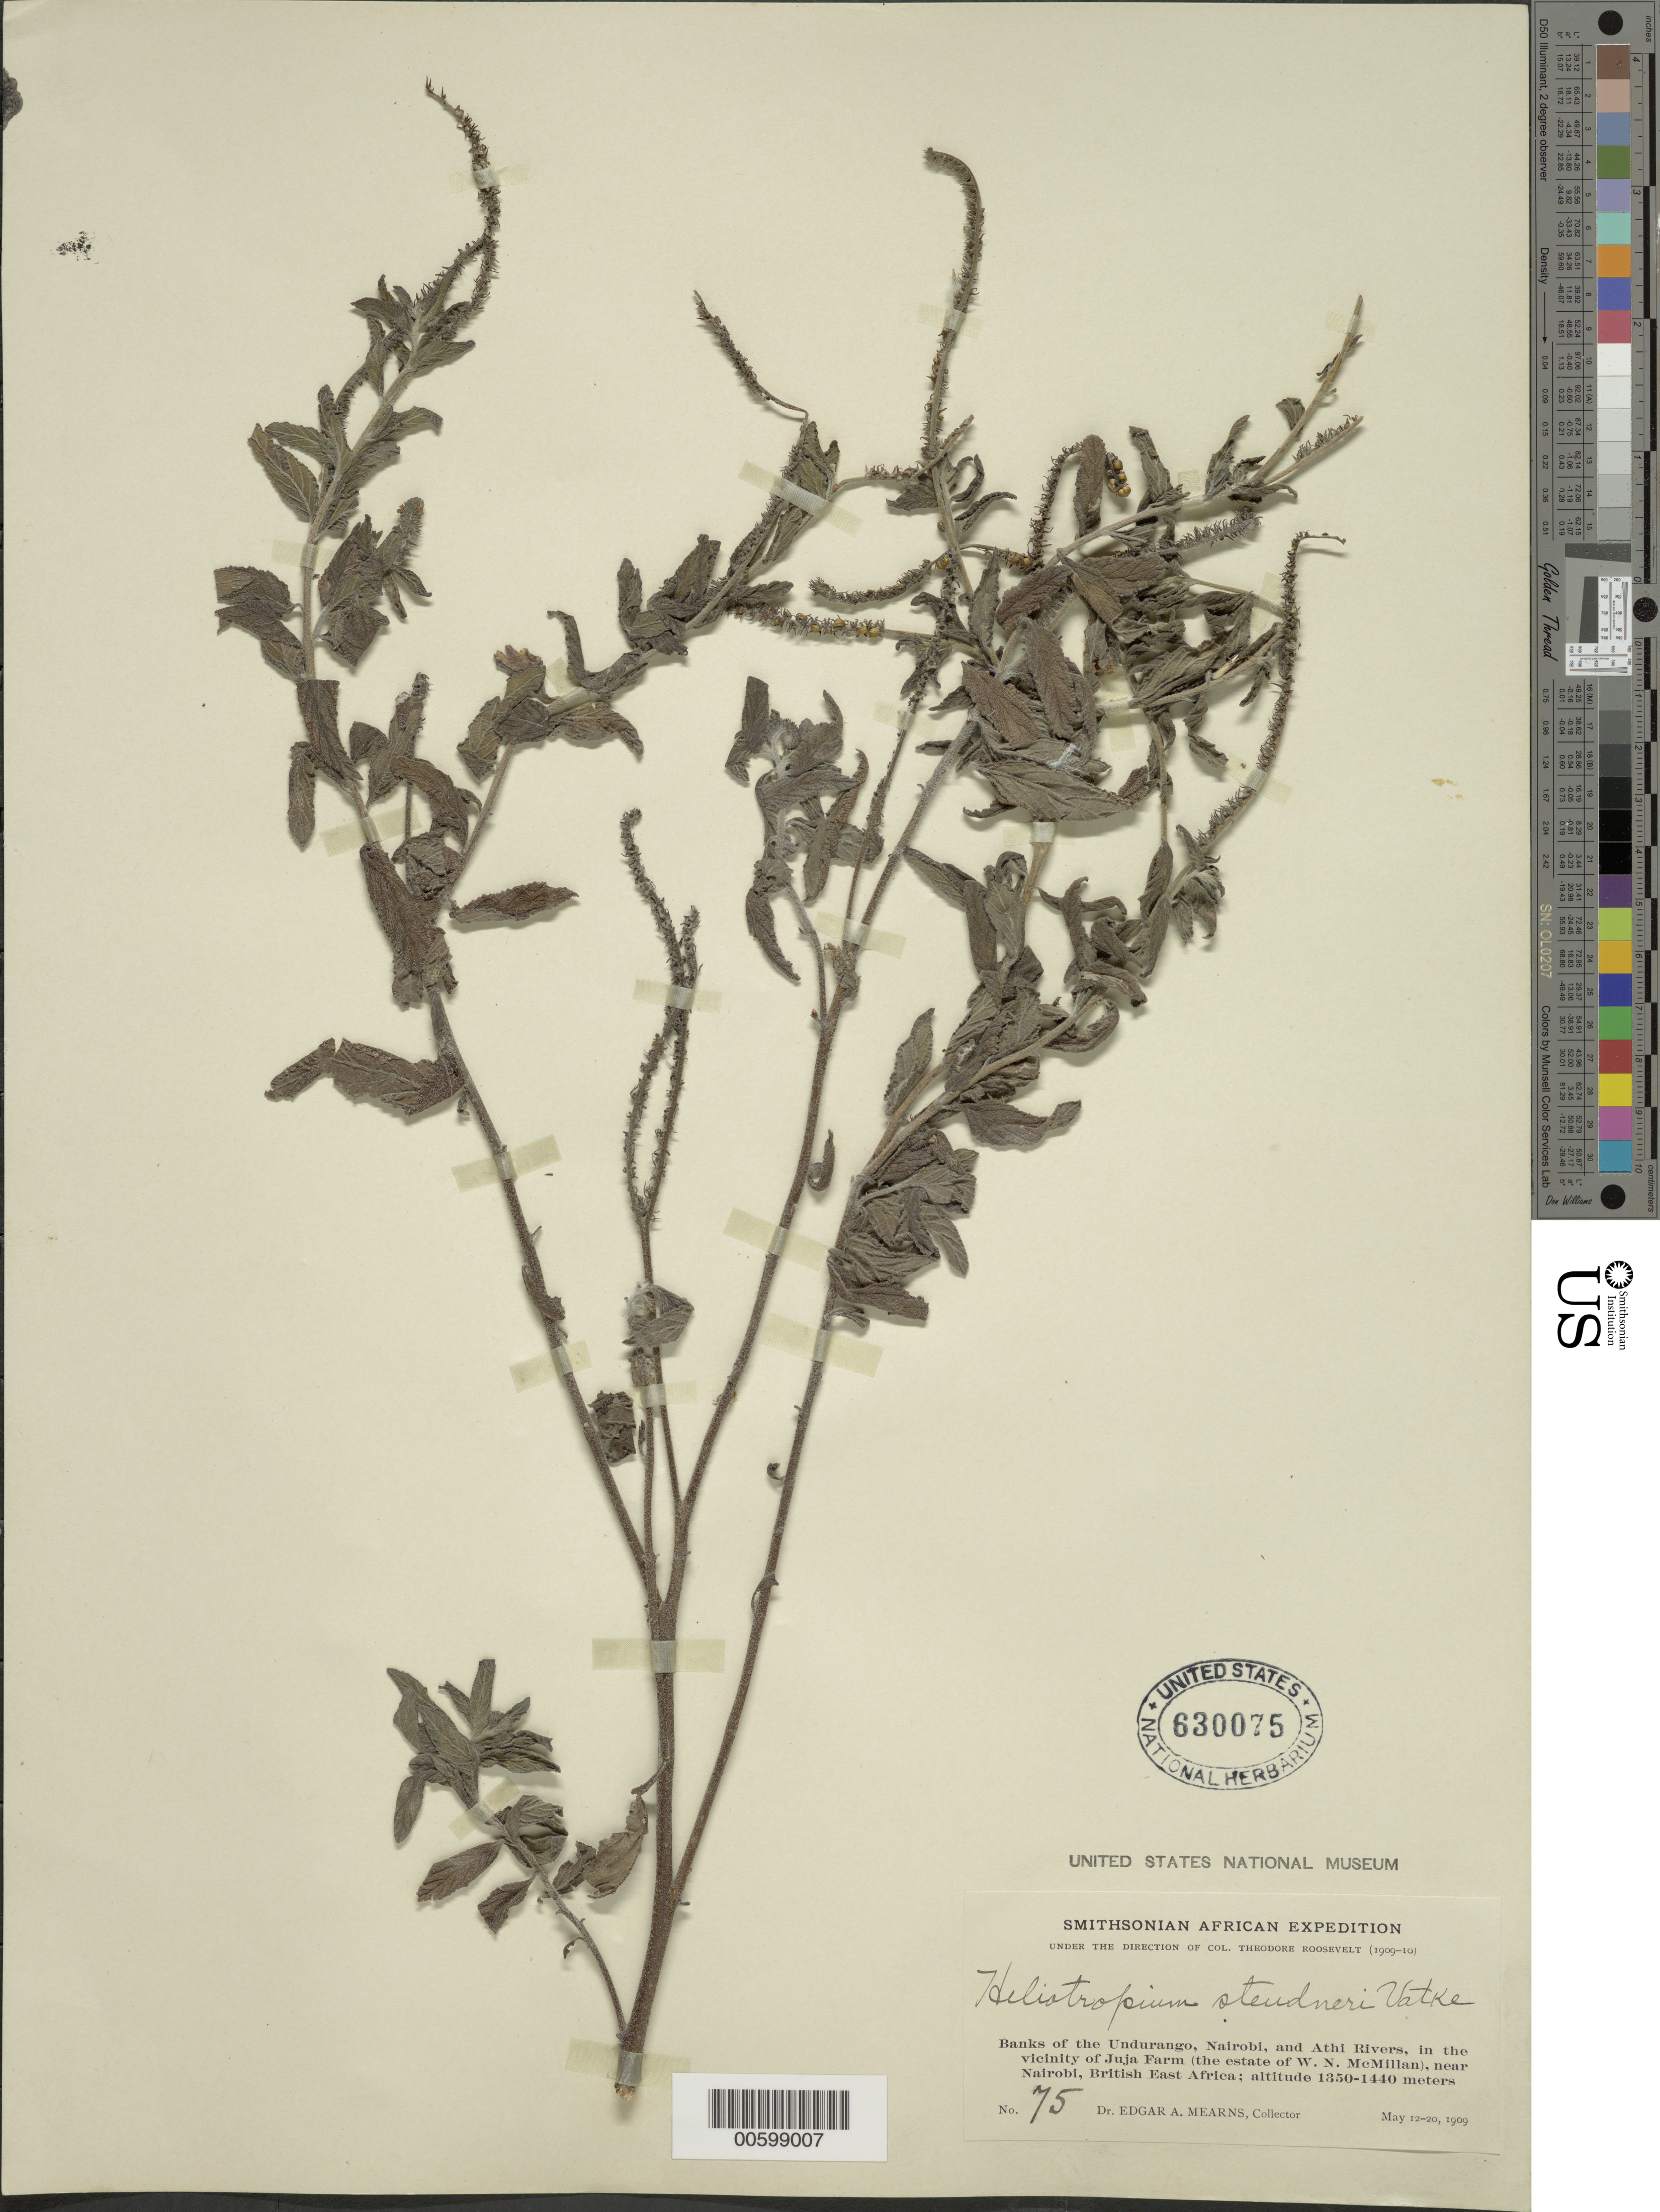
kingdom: Plantae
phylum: Tracheophyta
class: Magnoliopsida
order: Boraginales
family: Heliotropiaceae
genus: Heliotropium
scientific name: Heliotropium steudneri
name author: Vatke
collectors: E. A. Mearns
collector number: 75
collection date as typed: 12 May 1909 to 20 May 1909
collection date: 1909-05-12/1909-05-20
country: Kenya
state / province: Nairobi Area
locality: Banks of the Undurango, Nairobi, and Athi rivers, in the vicinity of Juja Farm ( estate of W.N. McMillan), near Nairobi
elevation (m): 1350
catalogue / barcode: US 630075